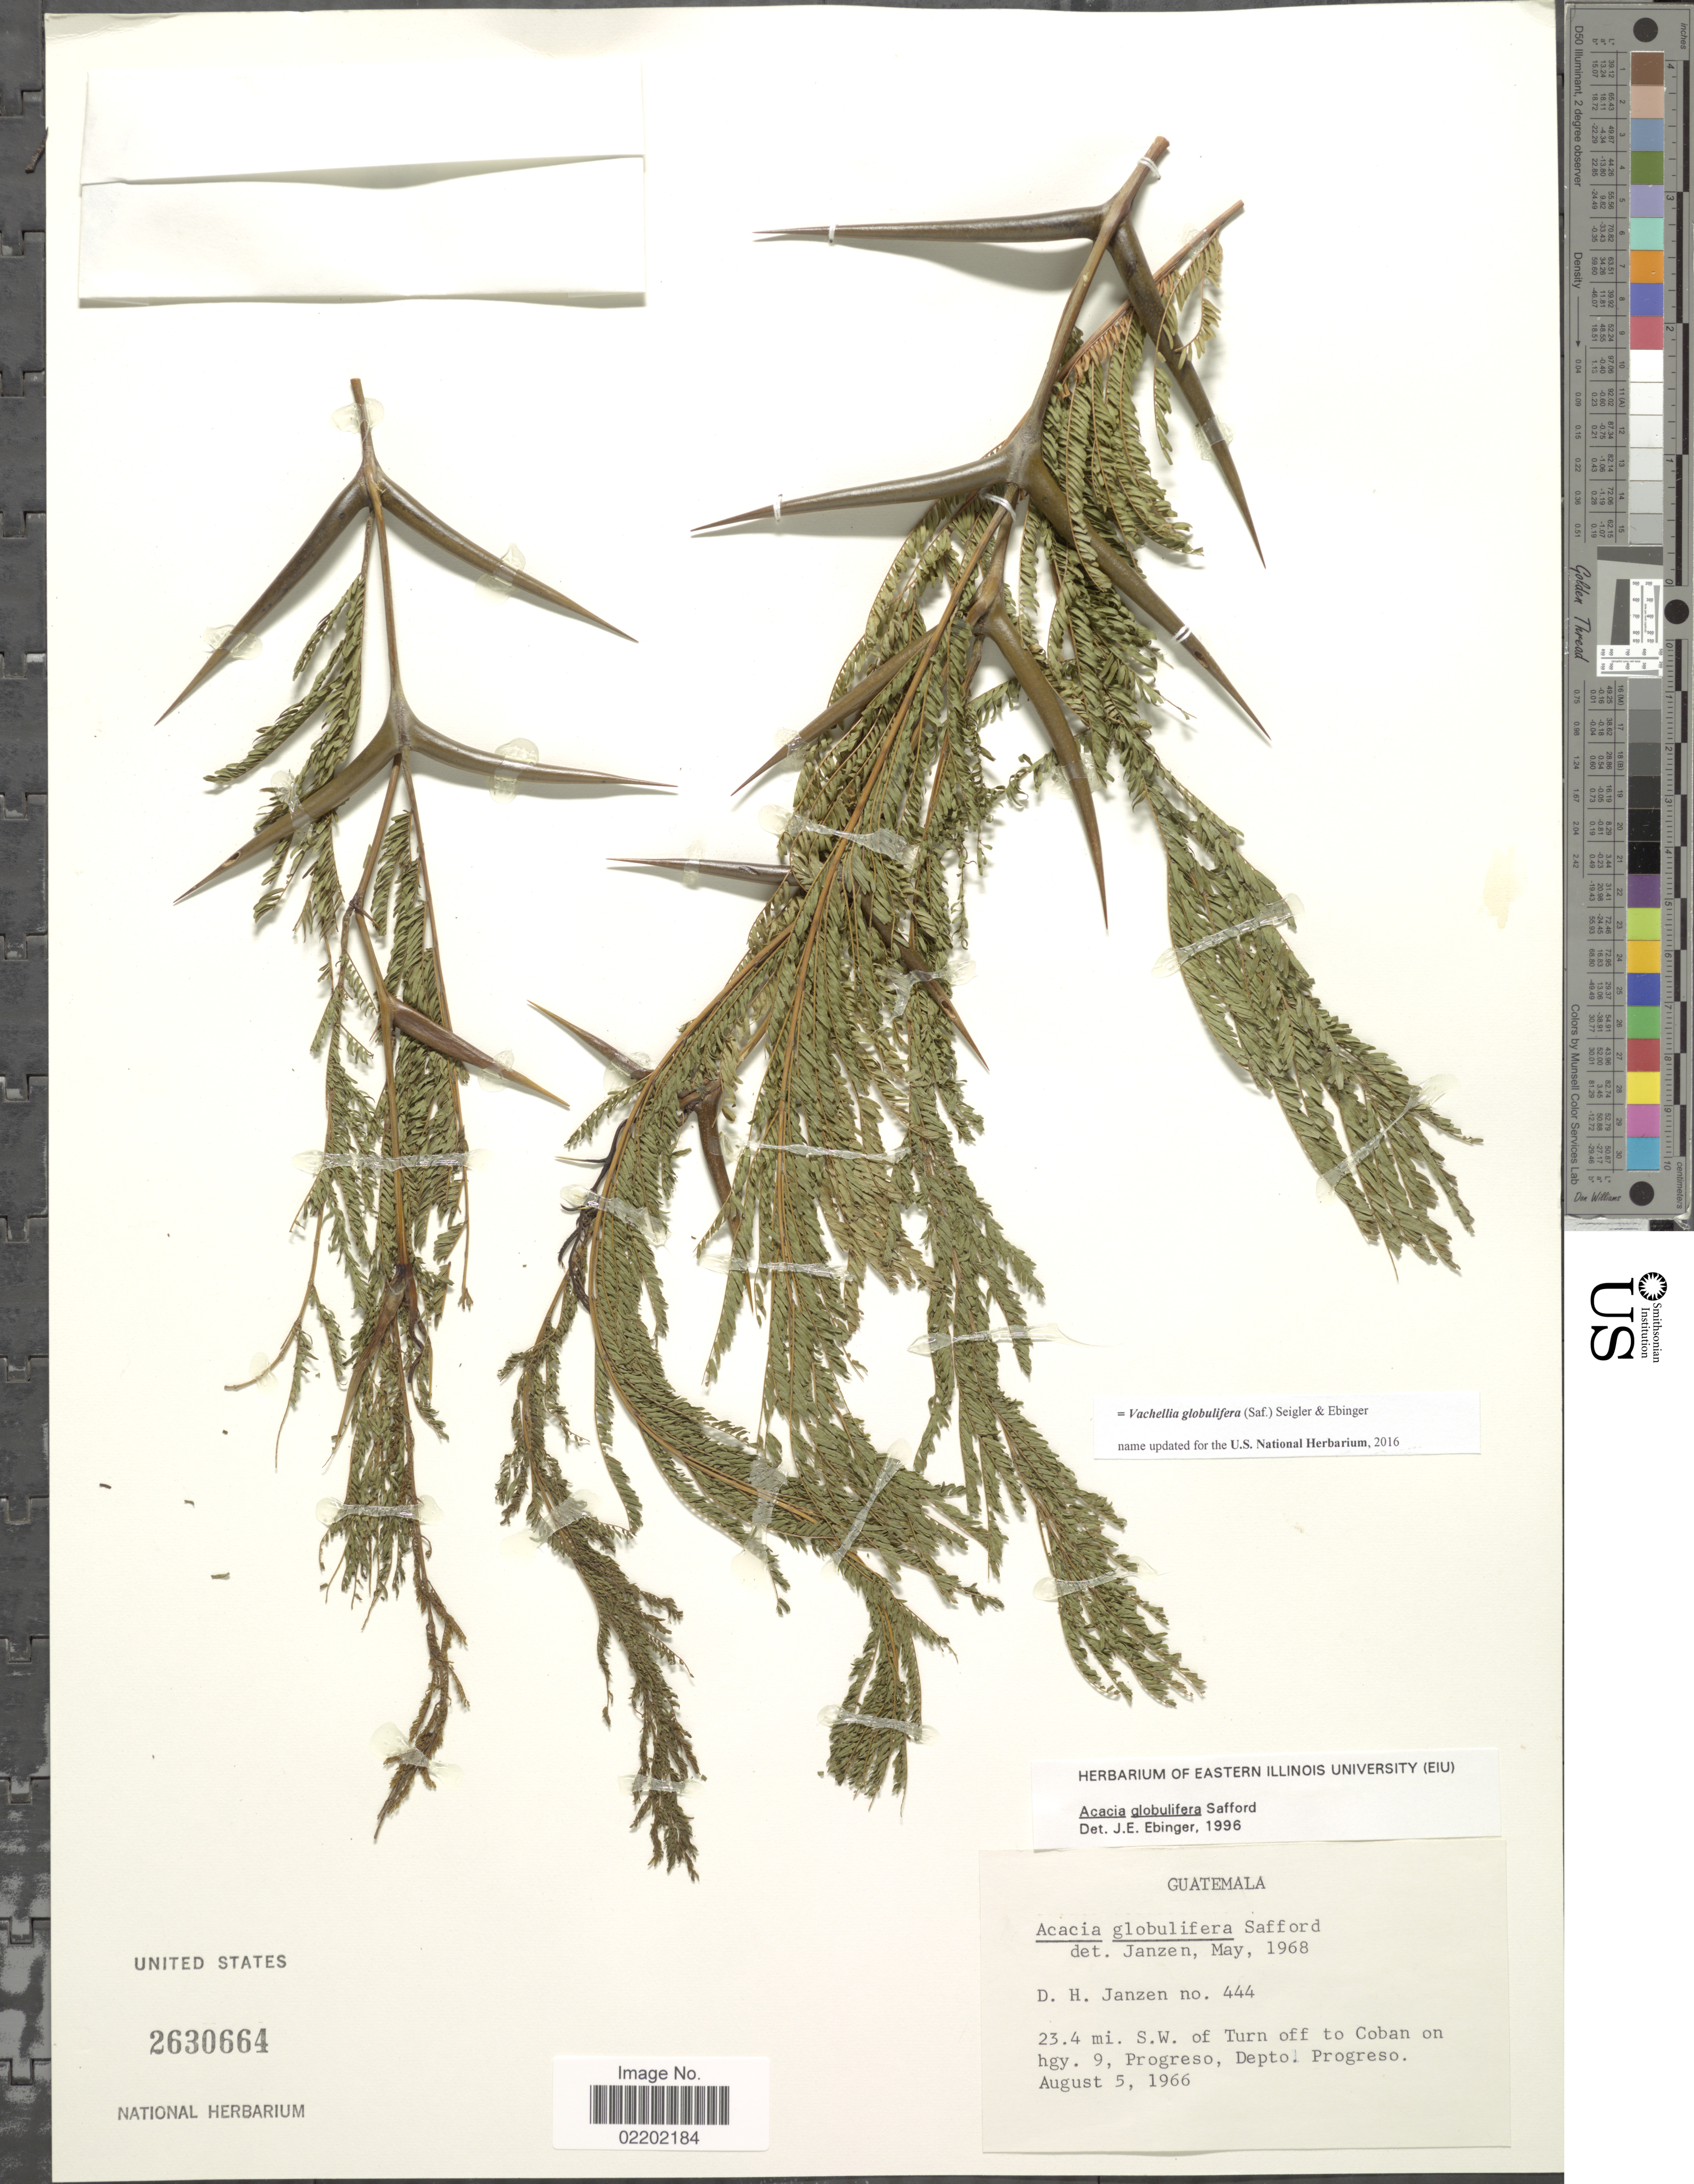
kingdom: Plantae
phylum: Tracheophyta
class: Magnoliopsida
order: Fabales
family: Fabaceae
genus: Vachellia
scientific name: Vachellia globulifera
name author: (Saff.) Seigler & Ebinger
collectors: D. Janzen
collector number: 444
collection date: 1966-08-05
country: Guatemala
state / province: El Progreso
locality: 23.4 mi S.W. of Turn off o Coban on hgy. 9, Progreso, Depto. Progreso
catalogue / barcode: US 2630664